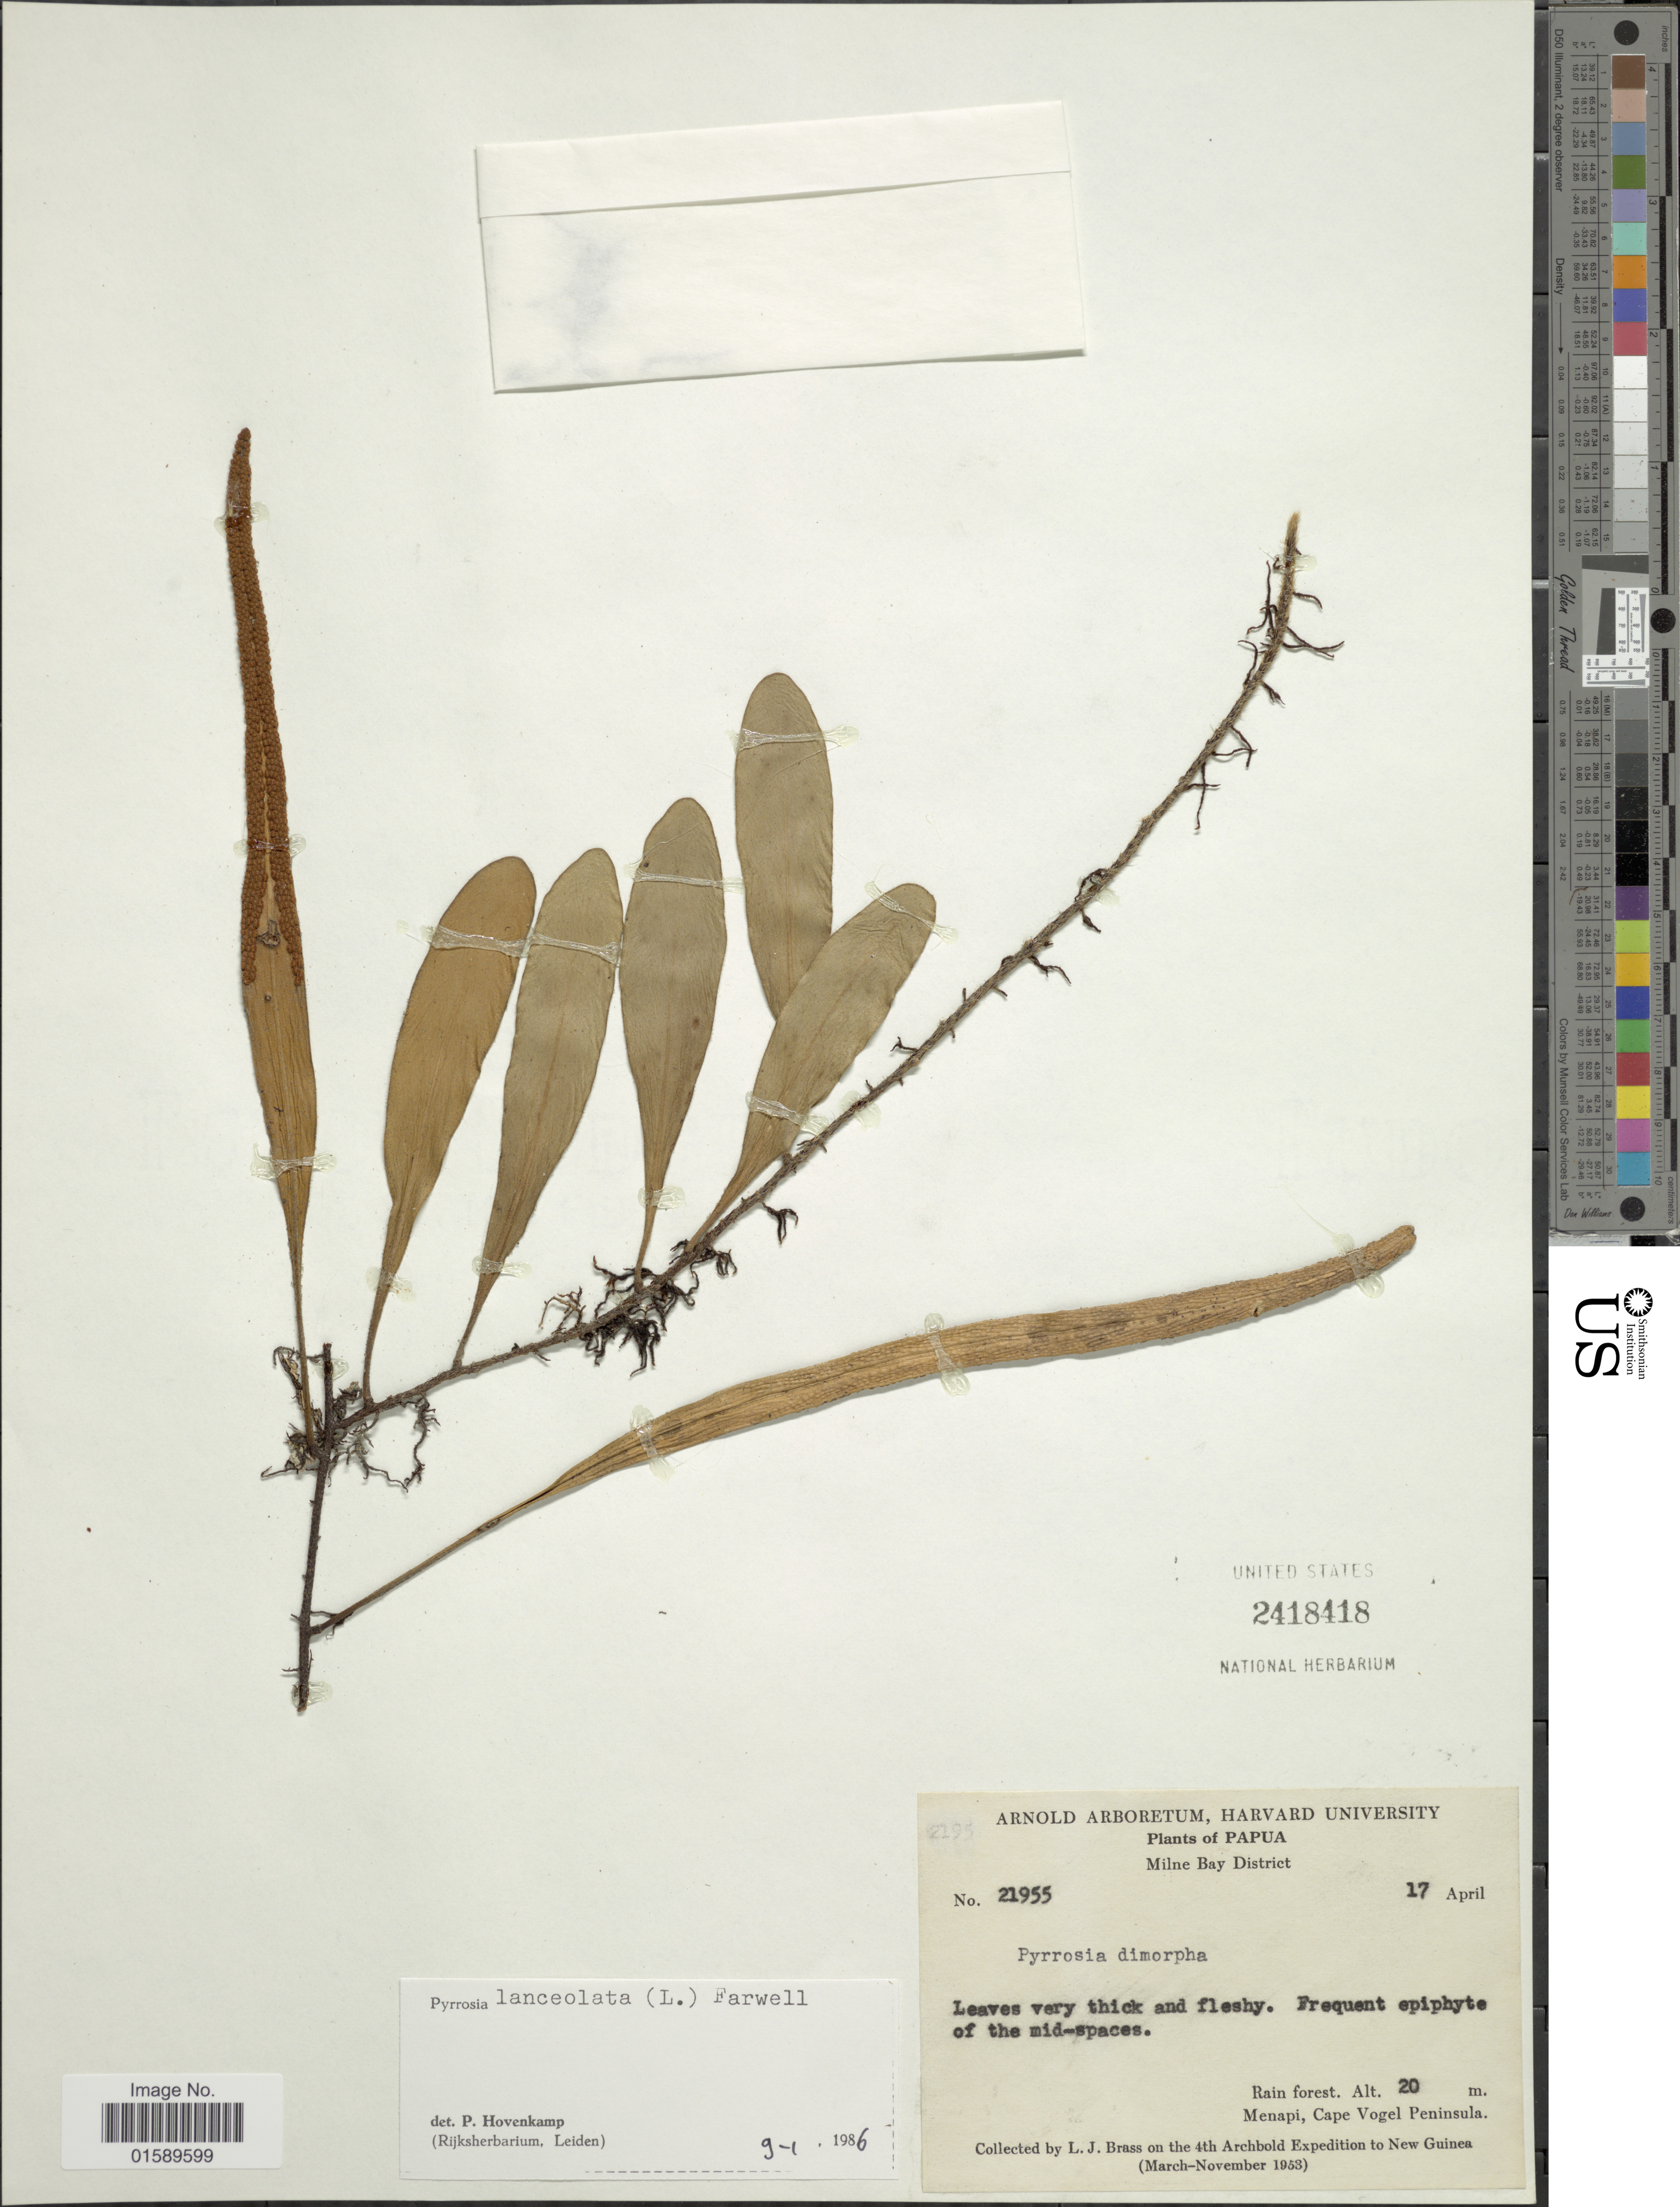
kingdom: Plantae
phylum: Tracheophyta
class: Polypodiopsida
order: Polypodiales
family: Polypodiaceae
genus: Pyrrosia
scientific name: Pyrrosia lanceolata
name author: (L.) Farw.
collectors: L. J. Brass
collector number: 21955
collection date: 1953-04-17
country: Papua New Guinea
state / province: Milne Bay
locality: Papua, Milne Bay. Menapi, Cape Vogel Peninsula.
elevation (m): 20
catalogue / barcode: US 2418418